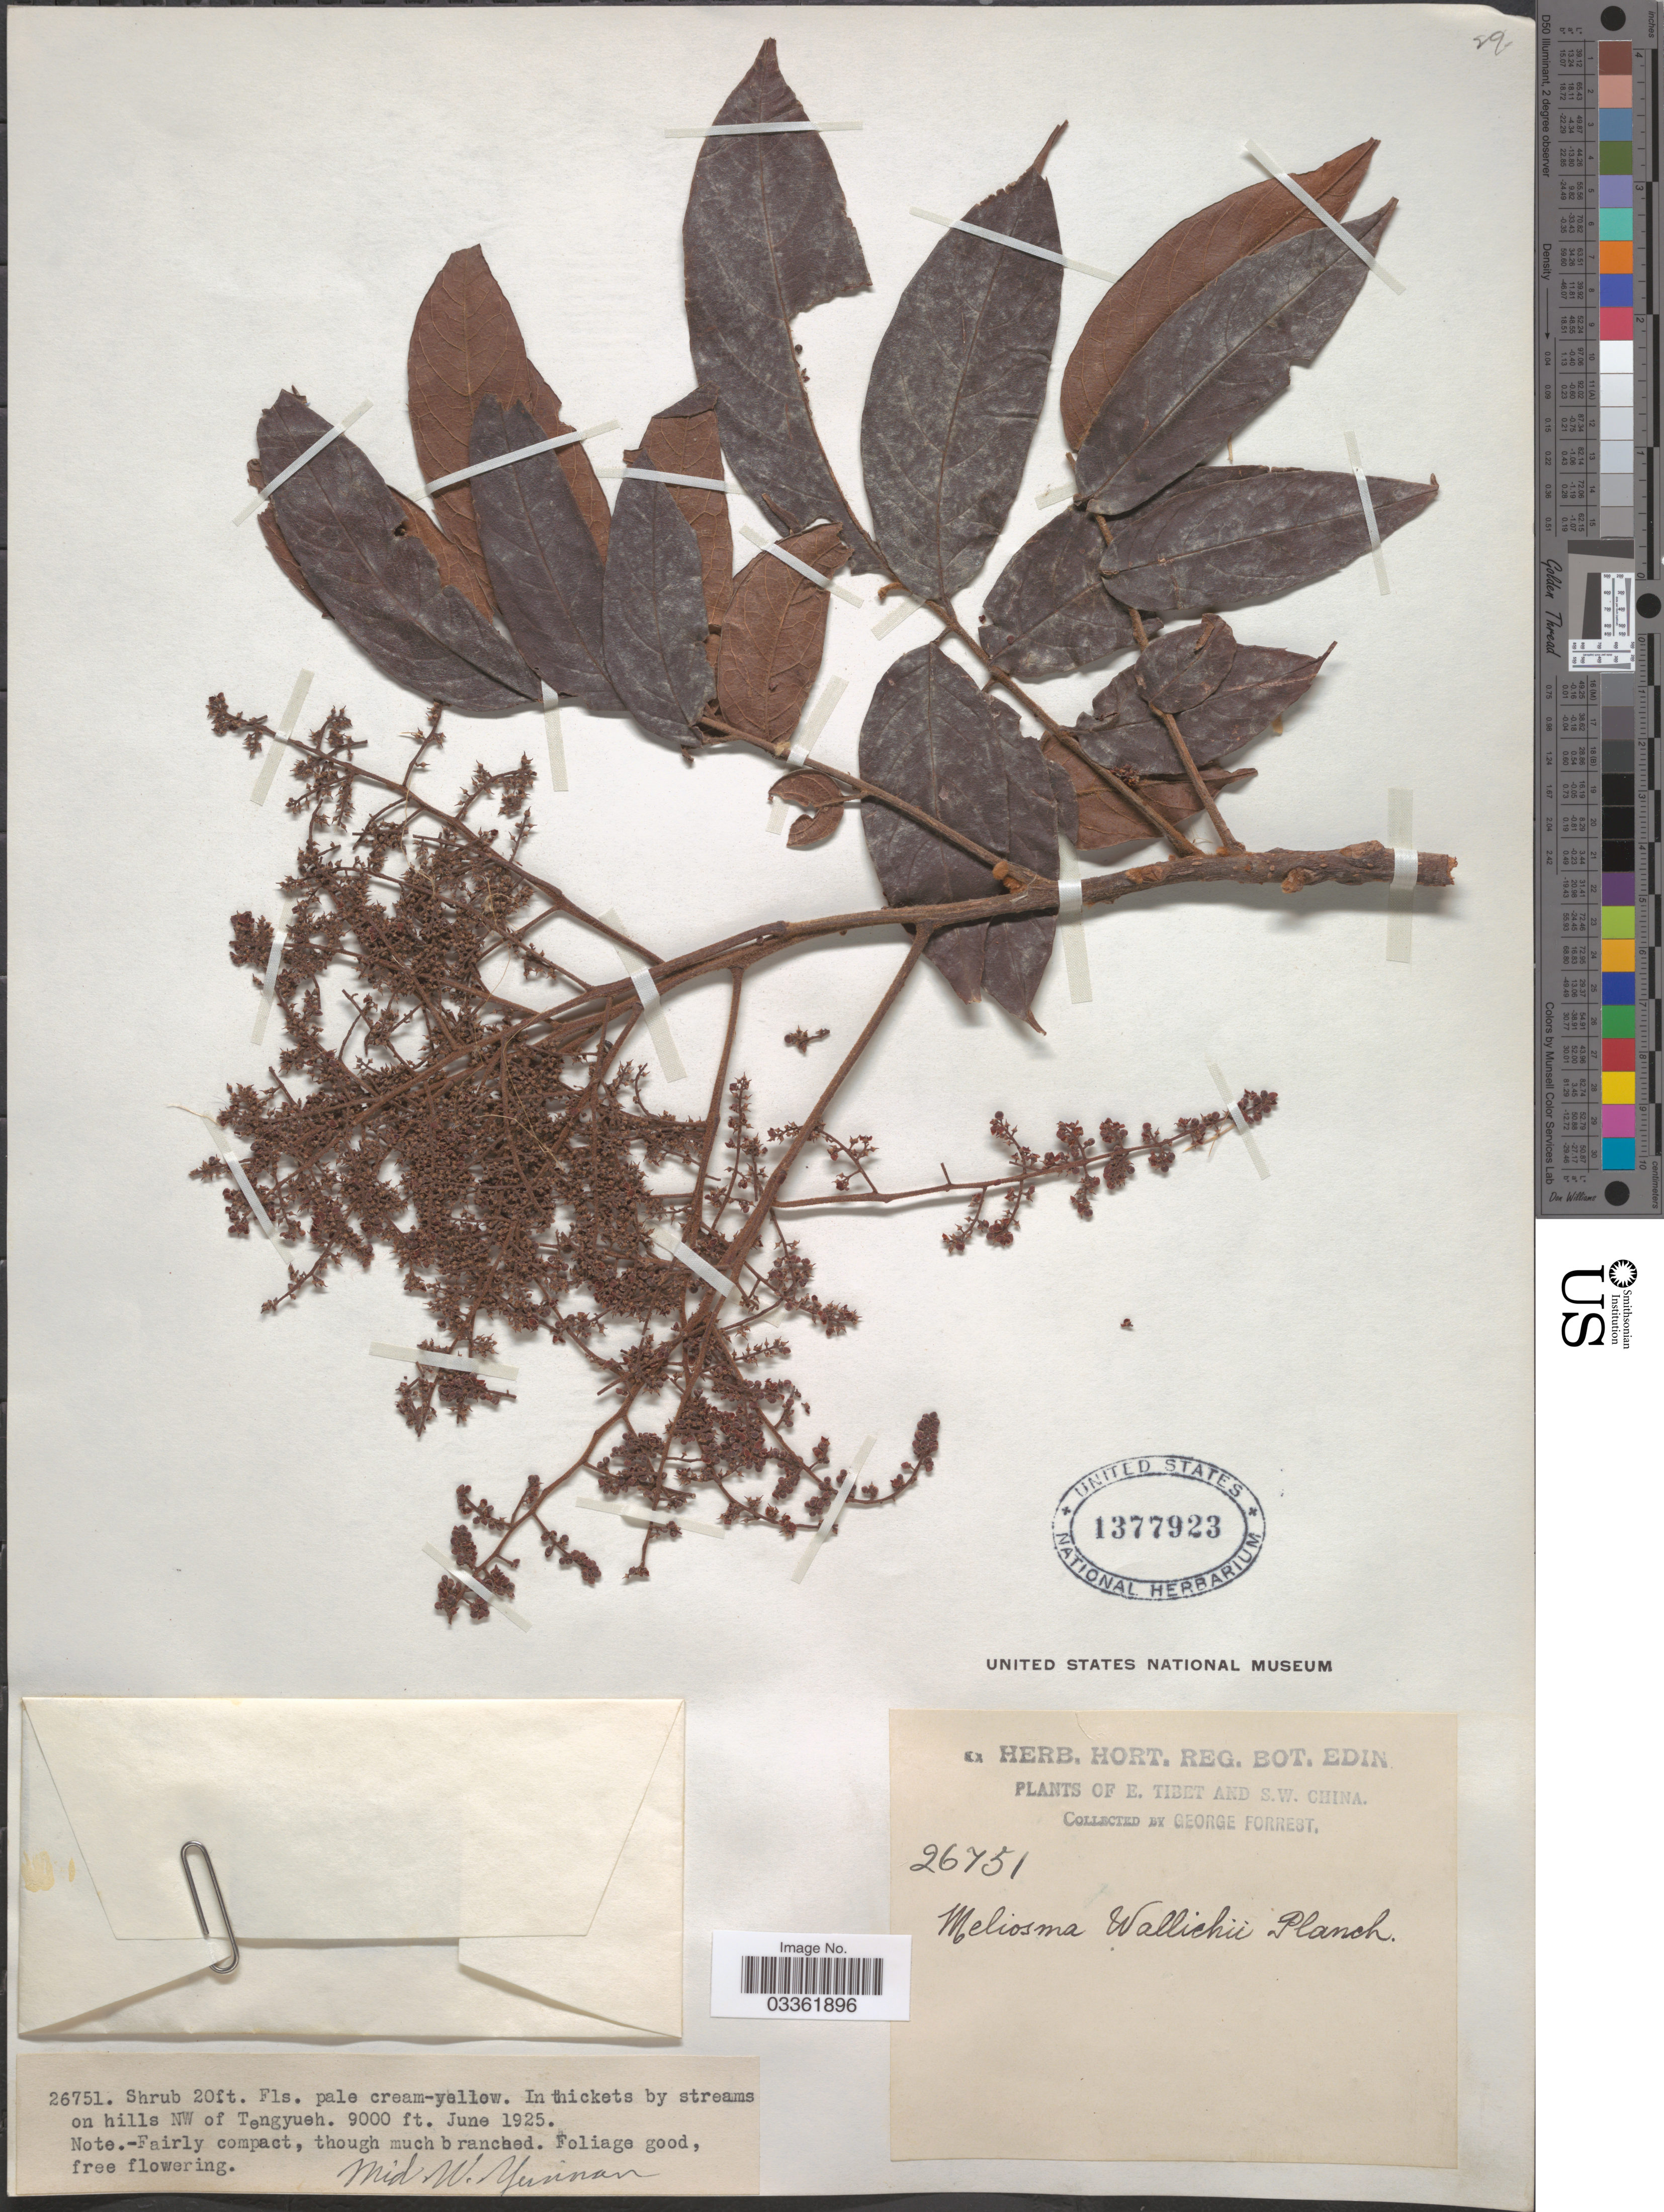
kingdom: Plantae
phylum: Tracheophyta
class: Magnoliopsida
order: Proteales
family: Sabiaceae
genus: Meliosma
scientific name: Meliosma wallichii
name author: Planch. ex Hook. f.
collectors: G. Forrest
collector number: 26751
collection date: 1925-06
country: China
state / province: Yunnan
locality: E. Tibet and S.W. China, In thickets by streams on hills NW of Tengyueh, Mid W. Yunnan.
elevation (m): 2743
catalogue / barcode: US 1377923